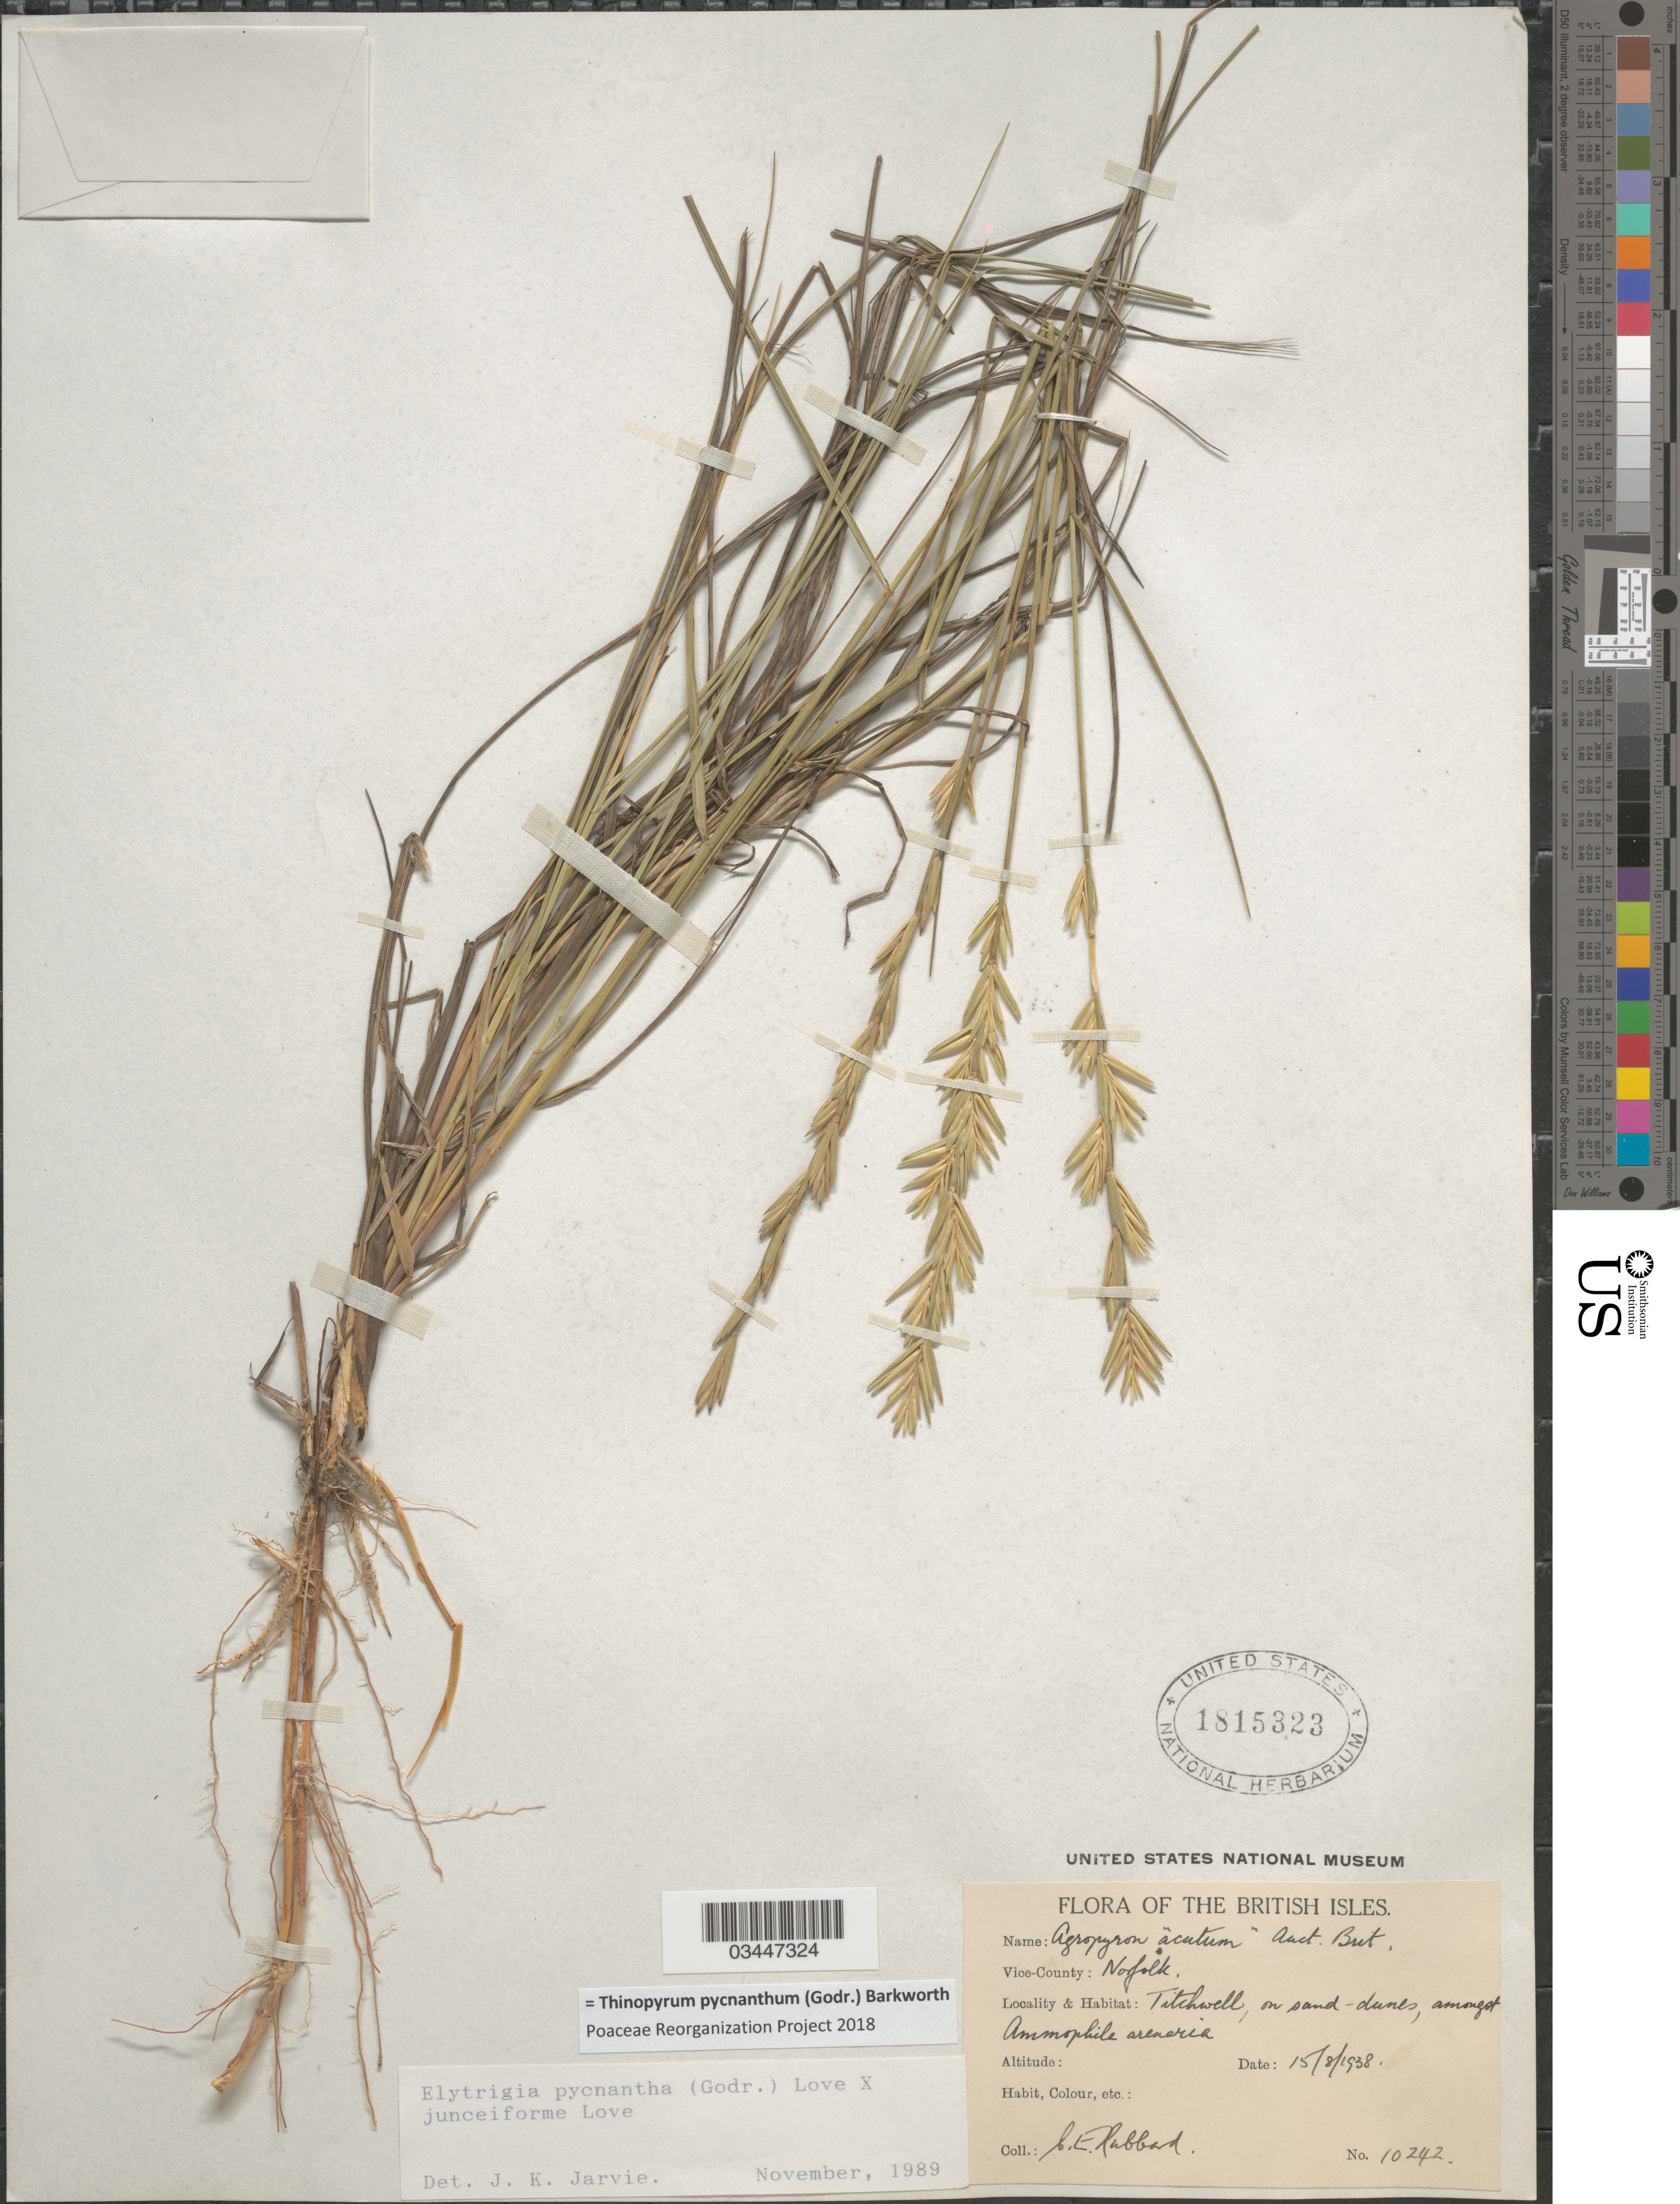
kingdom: Plantae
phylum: Tracheophyta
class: Liliopsida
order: Poales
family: Poaceae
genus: Thinopyrum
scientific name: Thinopyrum pycnanthum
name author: (Godr.) Barkworth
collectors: C. E. Hubbard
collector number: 10242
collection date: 1938-08-15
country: United Kingdom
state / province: England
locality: The British Isles. Vice-County: Norfolk. Titchwell, on sand-dunes, amongst Ammophile arenaria.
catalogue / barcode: US 1815323